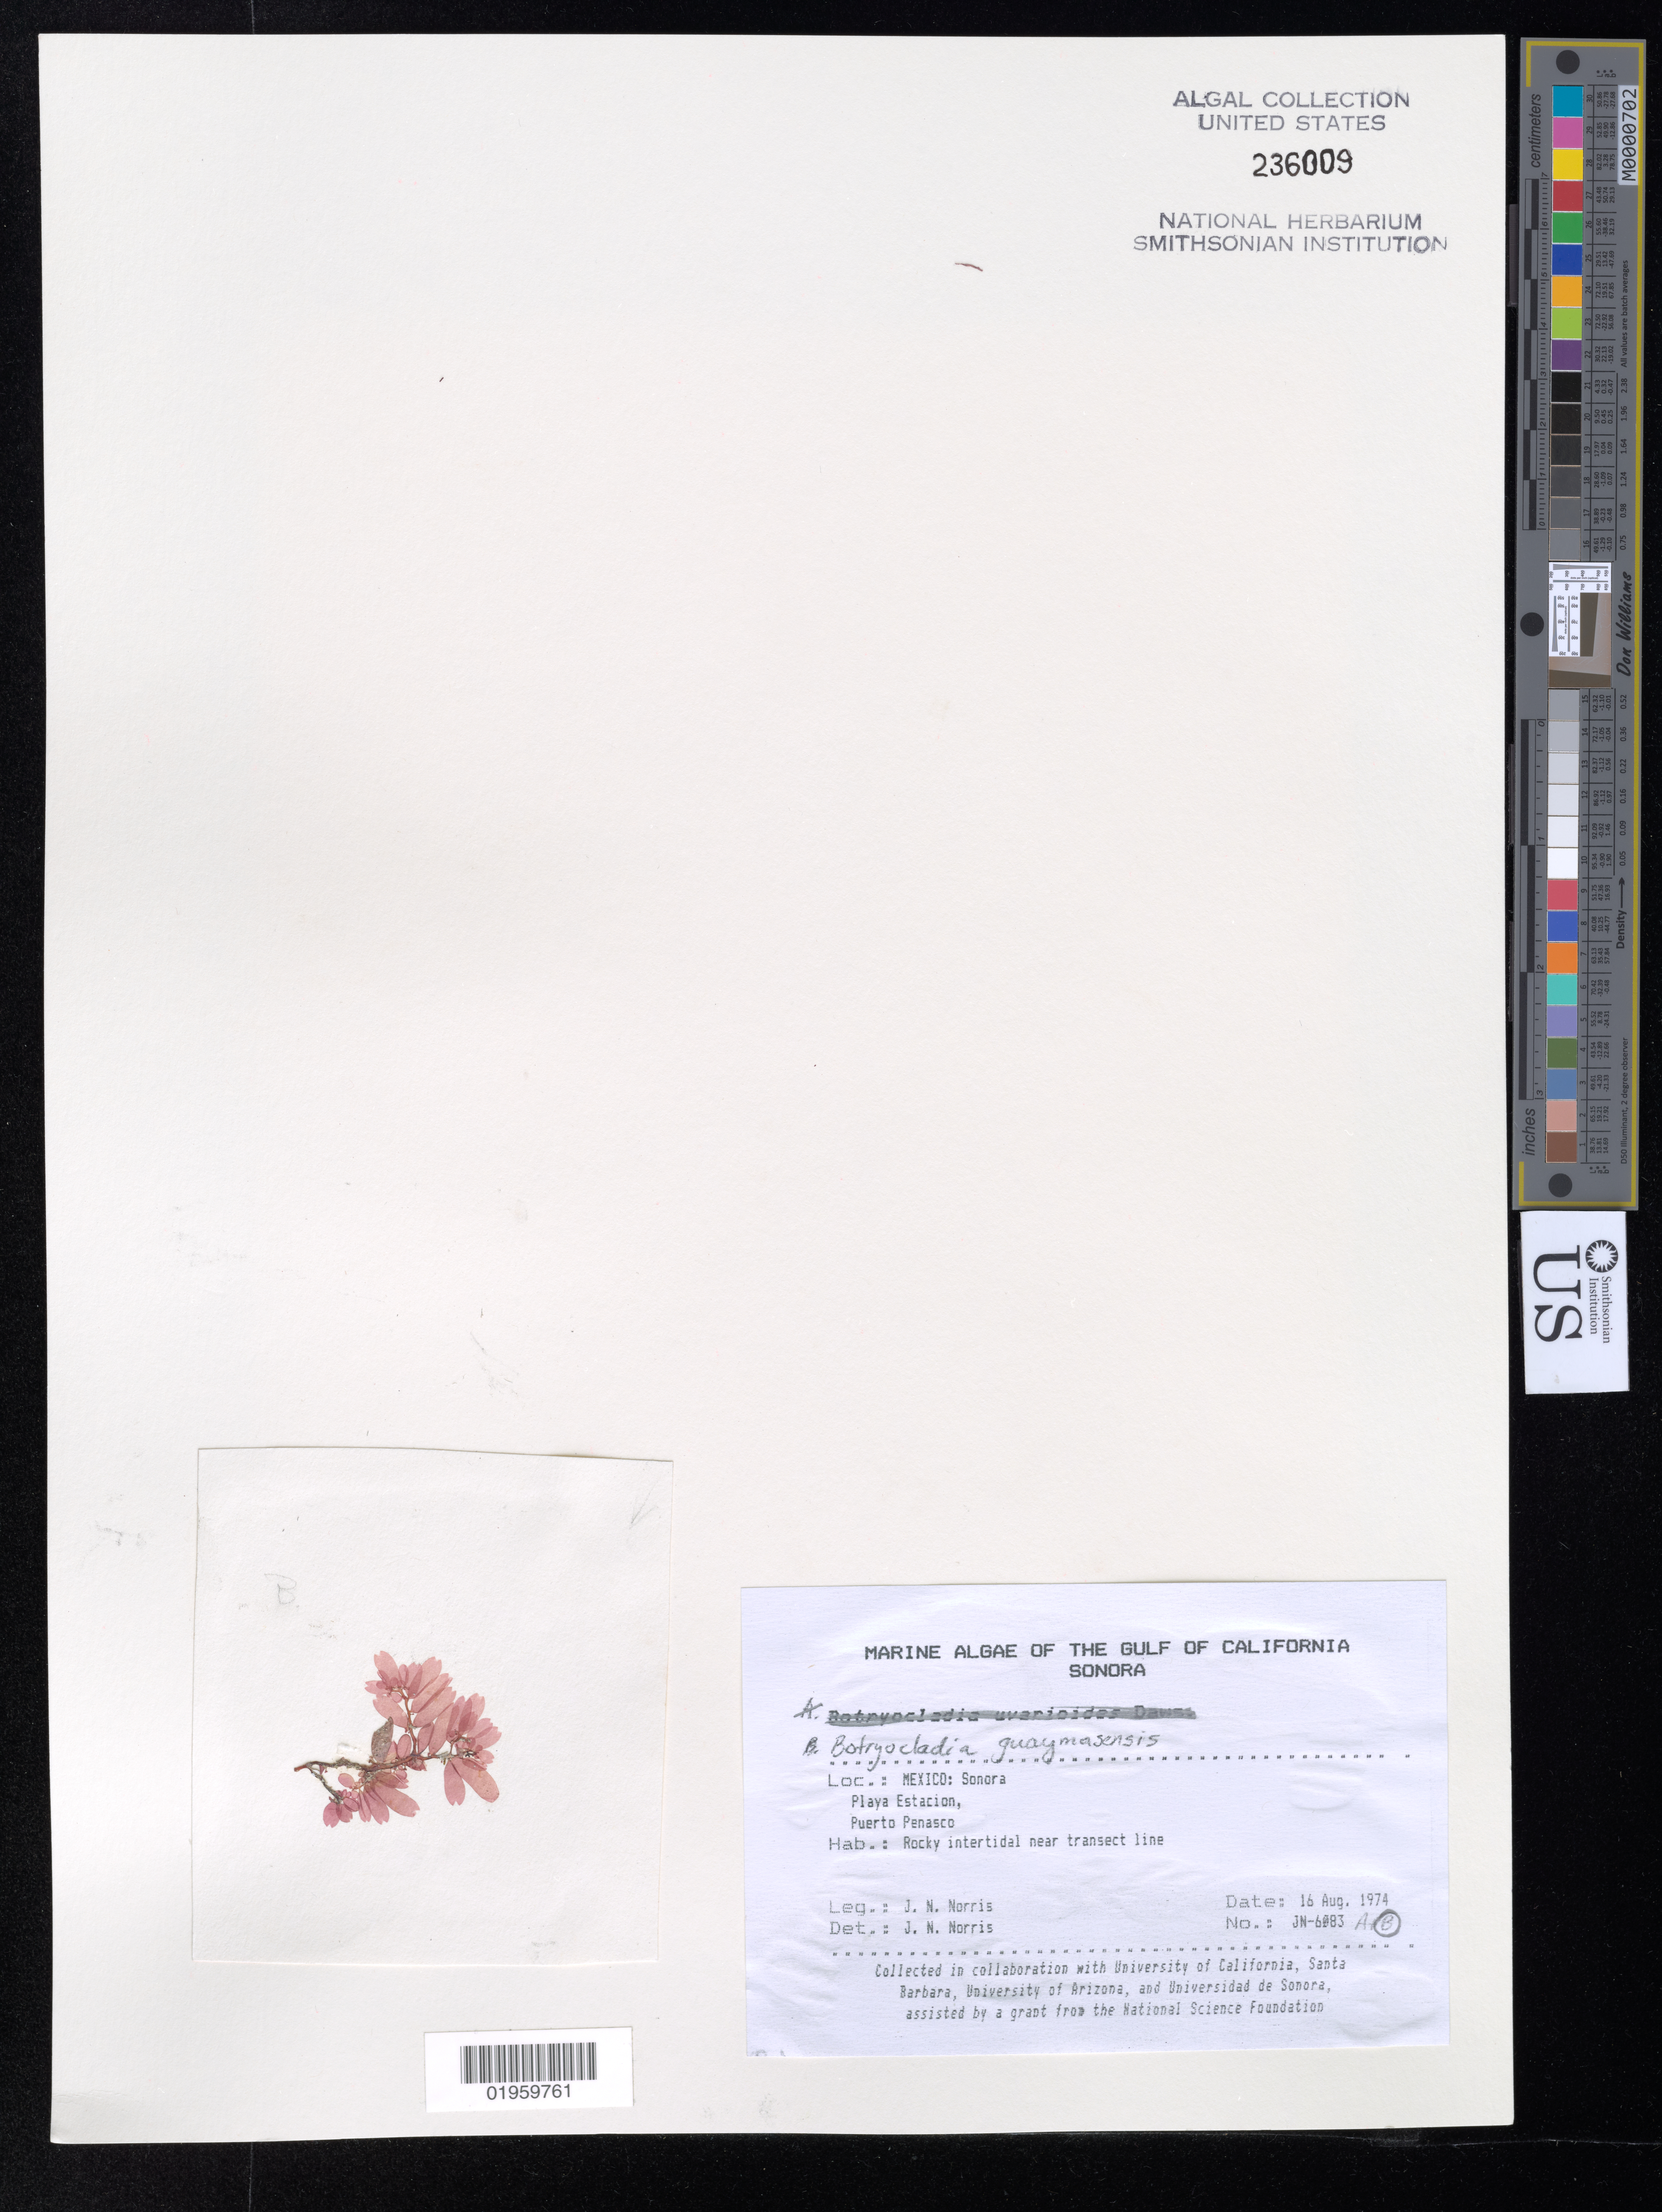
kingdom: Plantae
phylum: Rhodophyta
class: Florideophyceae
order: Rhodymeniales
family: Rhodymeniaceae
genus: Botryocladia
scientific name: Botryocladia guaymasensis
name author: E.Y. Dawson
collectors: J. Norris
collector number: JN-6083B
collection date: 1974-08-16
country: Mexico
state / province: Sonora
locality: The Gulf of California. Playa Estacion, Puerto Penasco. Rocky intertidal near transect line.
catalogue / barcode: US 236009